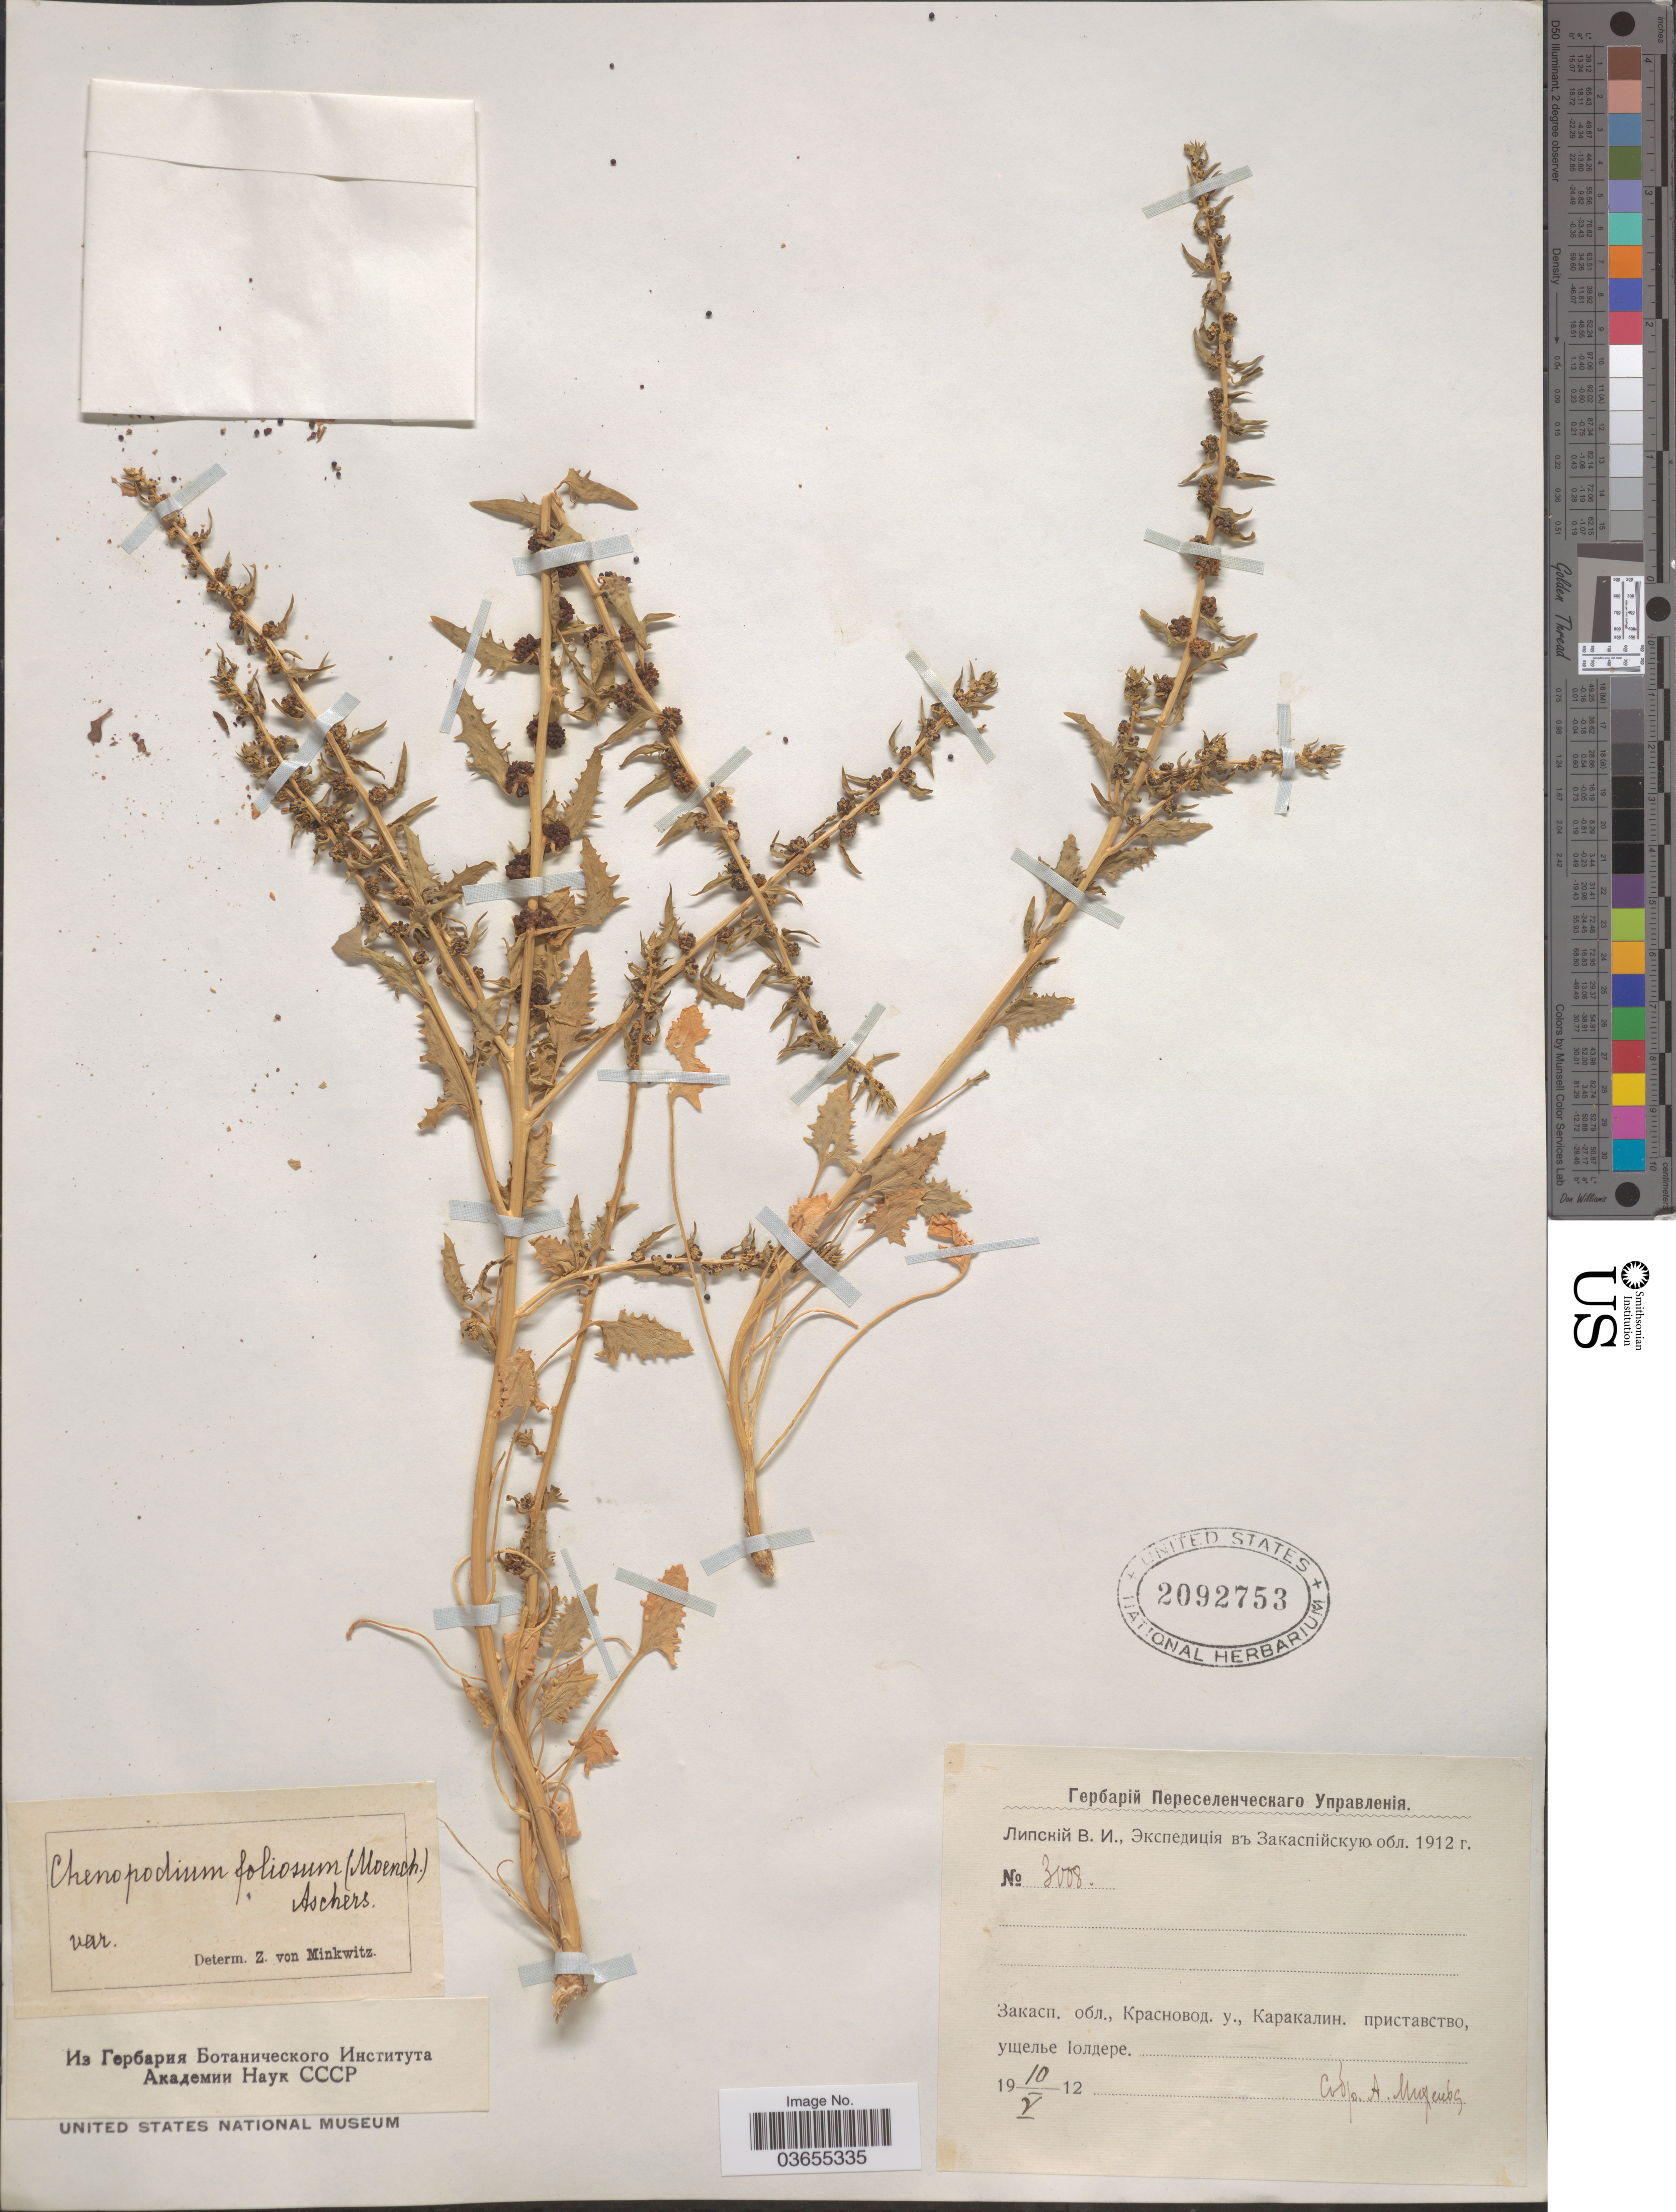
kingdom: Plantae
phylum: Tracheophyta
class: Magnoliopsida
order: Caryophyllales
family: Amaranthaceae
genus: Chenopodium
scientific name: Chenopodium foliosum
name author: Asch.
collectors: A. Mikhelson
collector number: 3008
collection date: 1912-05-10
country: Turkmenistan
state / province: Balkan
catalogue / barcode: US 2092753